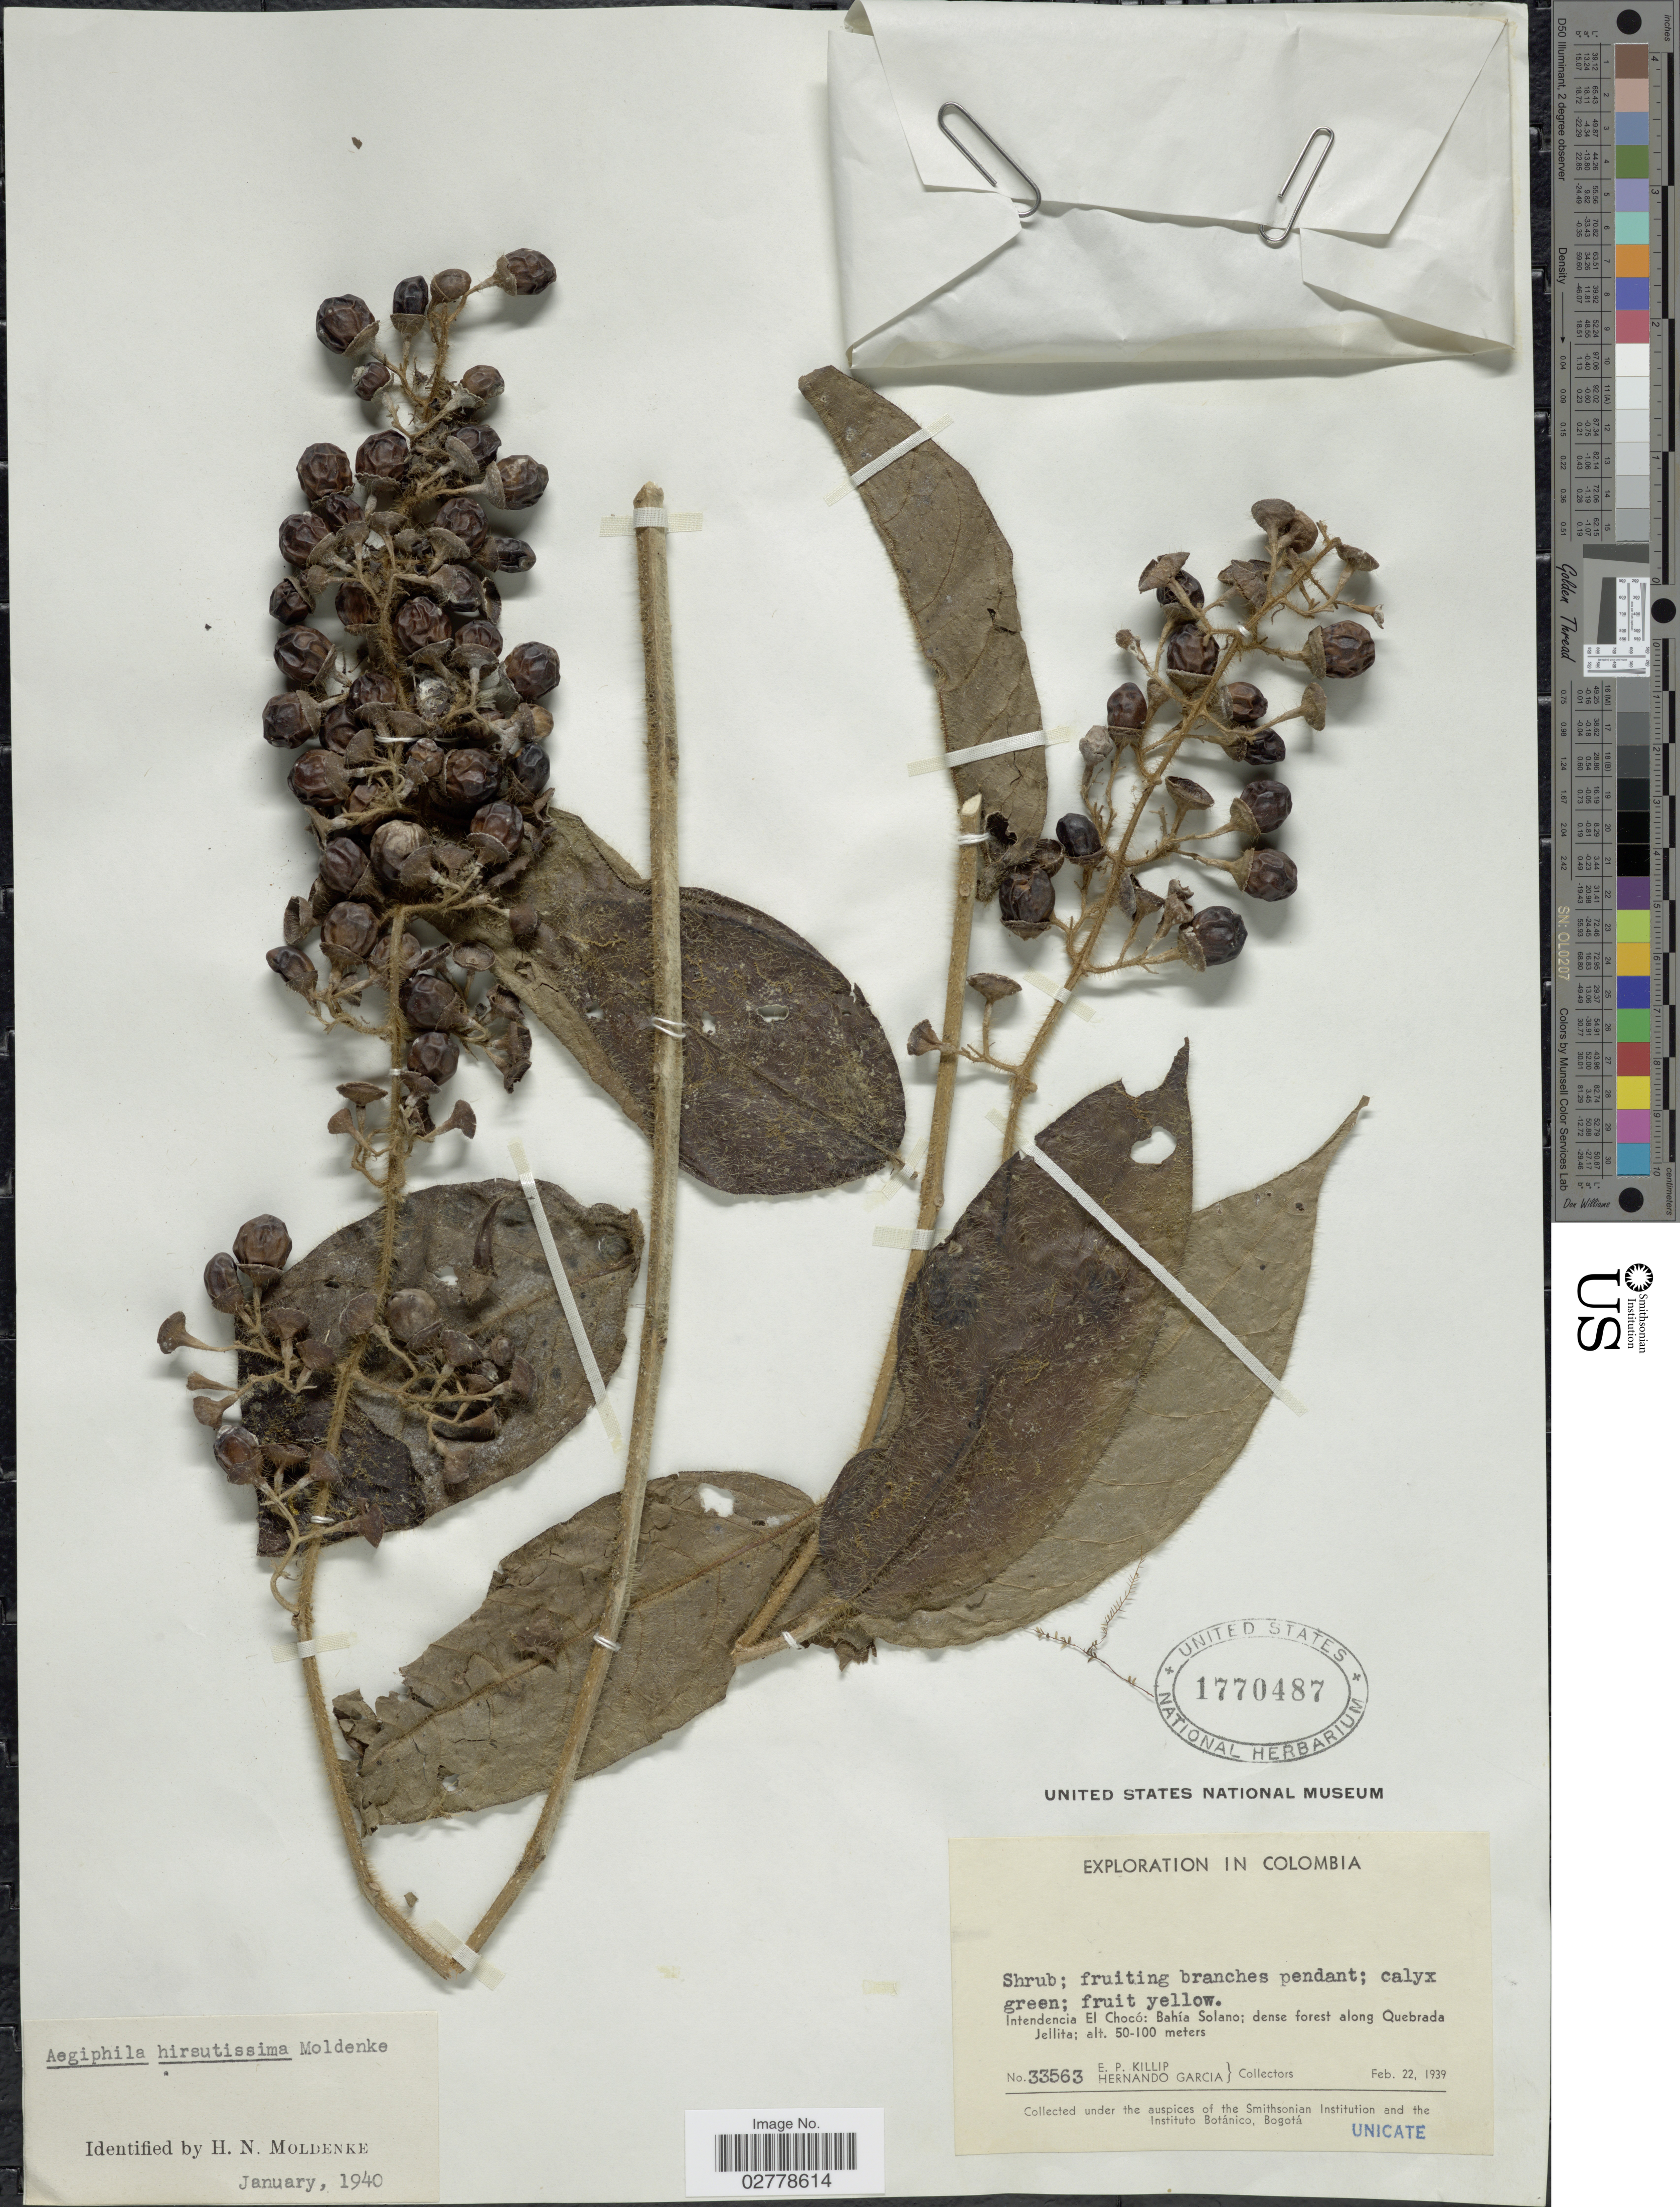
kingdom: Plantae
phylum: Tracheophyta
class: Magnoliopsida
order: Lamiales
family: Lamiaceae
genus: Aegiphila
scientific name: Aegiphila hirsutissima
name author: Moldenke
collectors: E. P. Killip & H. Garcia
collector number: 33563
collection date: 1939-02-22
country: Colombia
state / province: Chocó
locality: Intendencia El Chocó: Bahía Solano; dense forest along Quebrada Jellita.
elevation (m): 50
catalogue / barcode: US 1770487